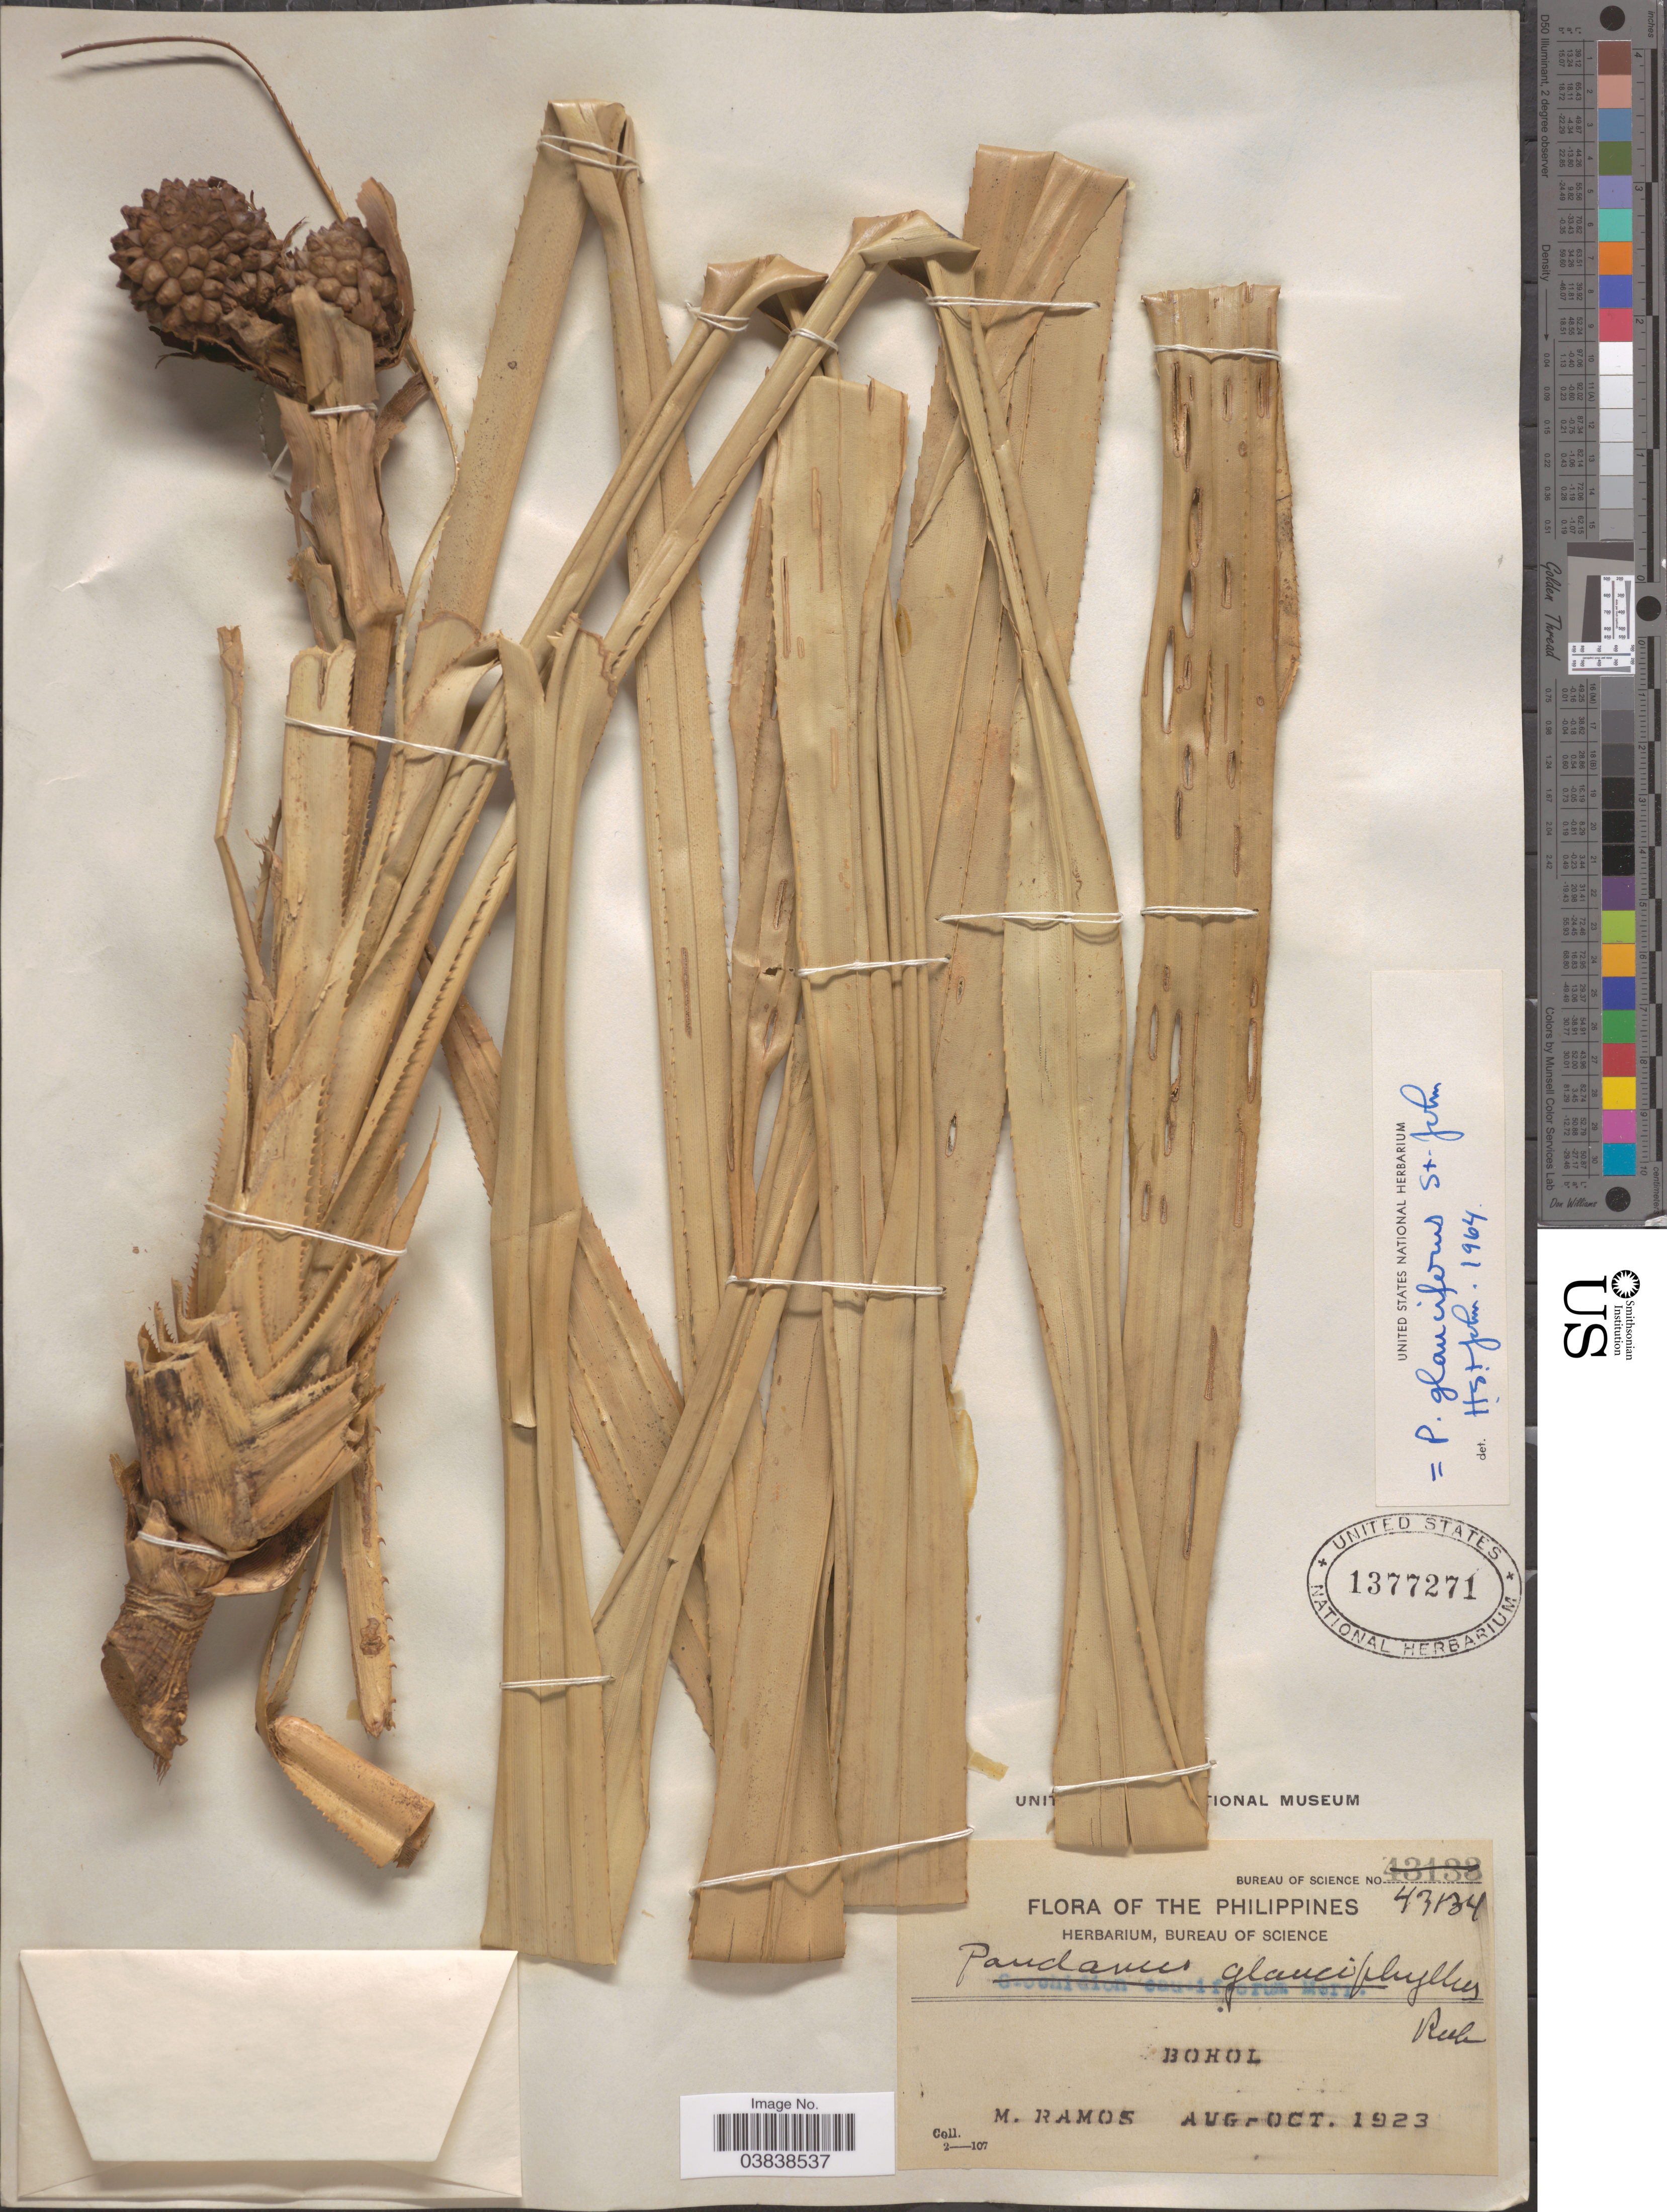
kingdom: Plantae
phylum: Tracheophyta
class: Liliopsida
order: Pandanales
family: Pandanaceae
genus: Pandanus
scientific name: Pandanus glauciphyllus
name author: C.B. Rob.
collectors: M. Ramos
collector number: Bureau of Science 43134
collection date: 1923-08/1923-10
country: Philippines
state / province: Central Visayas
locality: Bohol.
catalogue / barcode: US 1377271